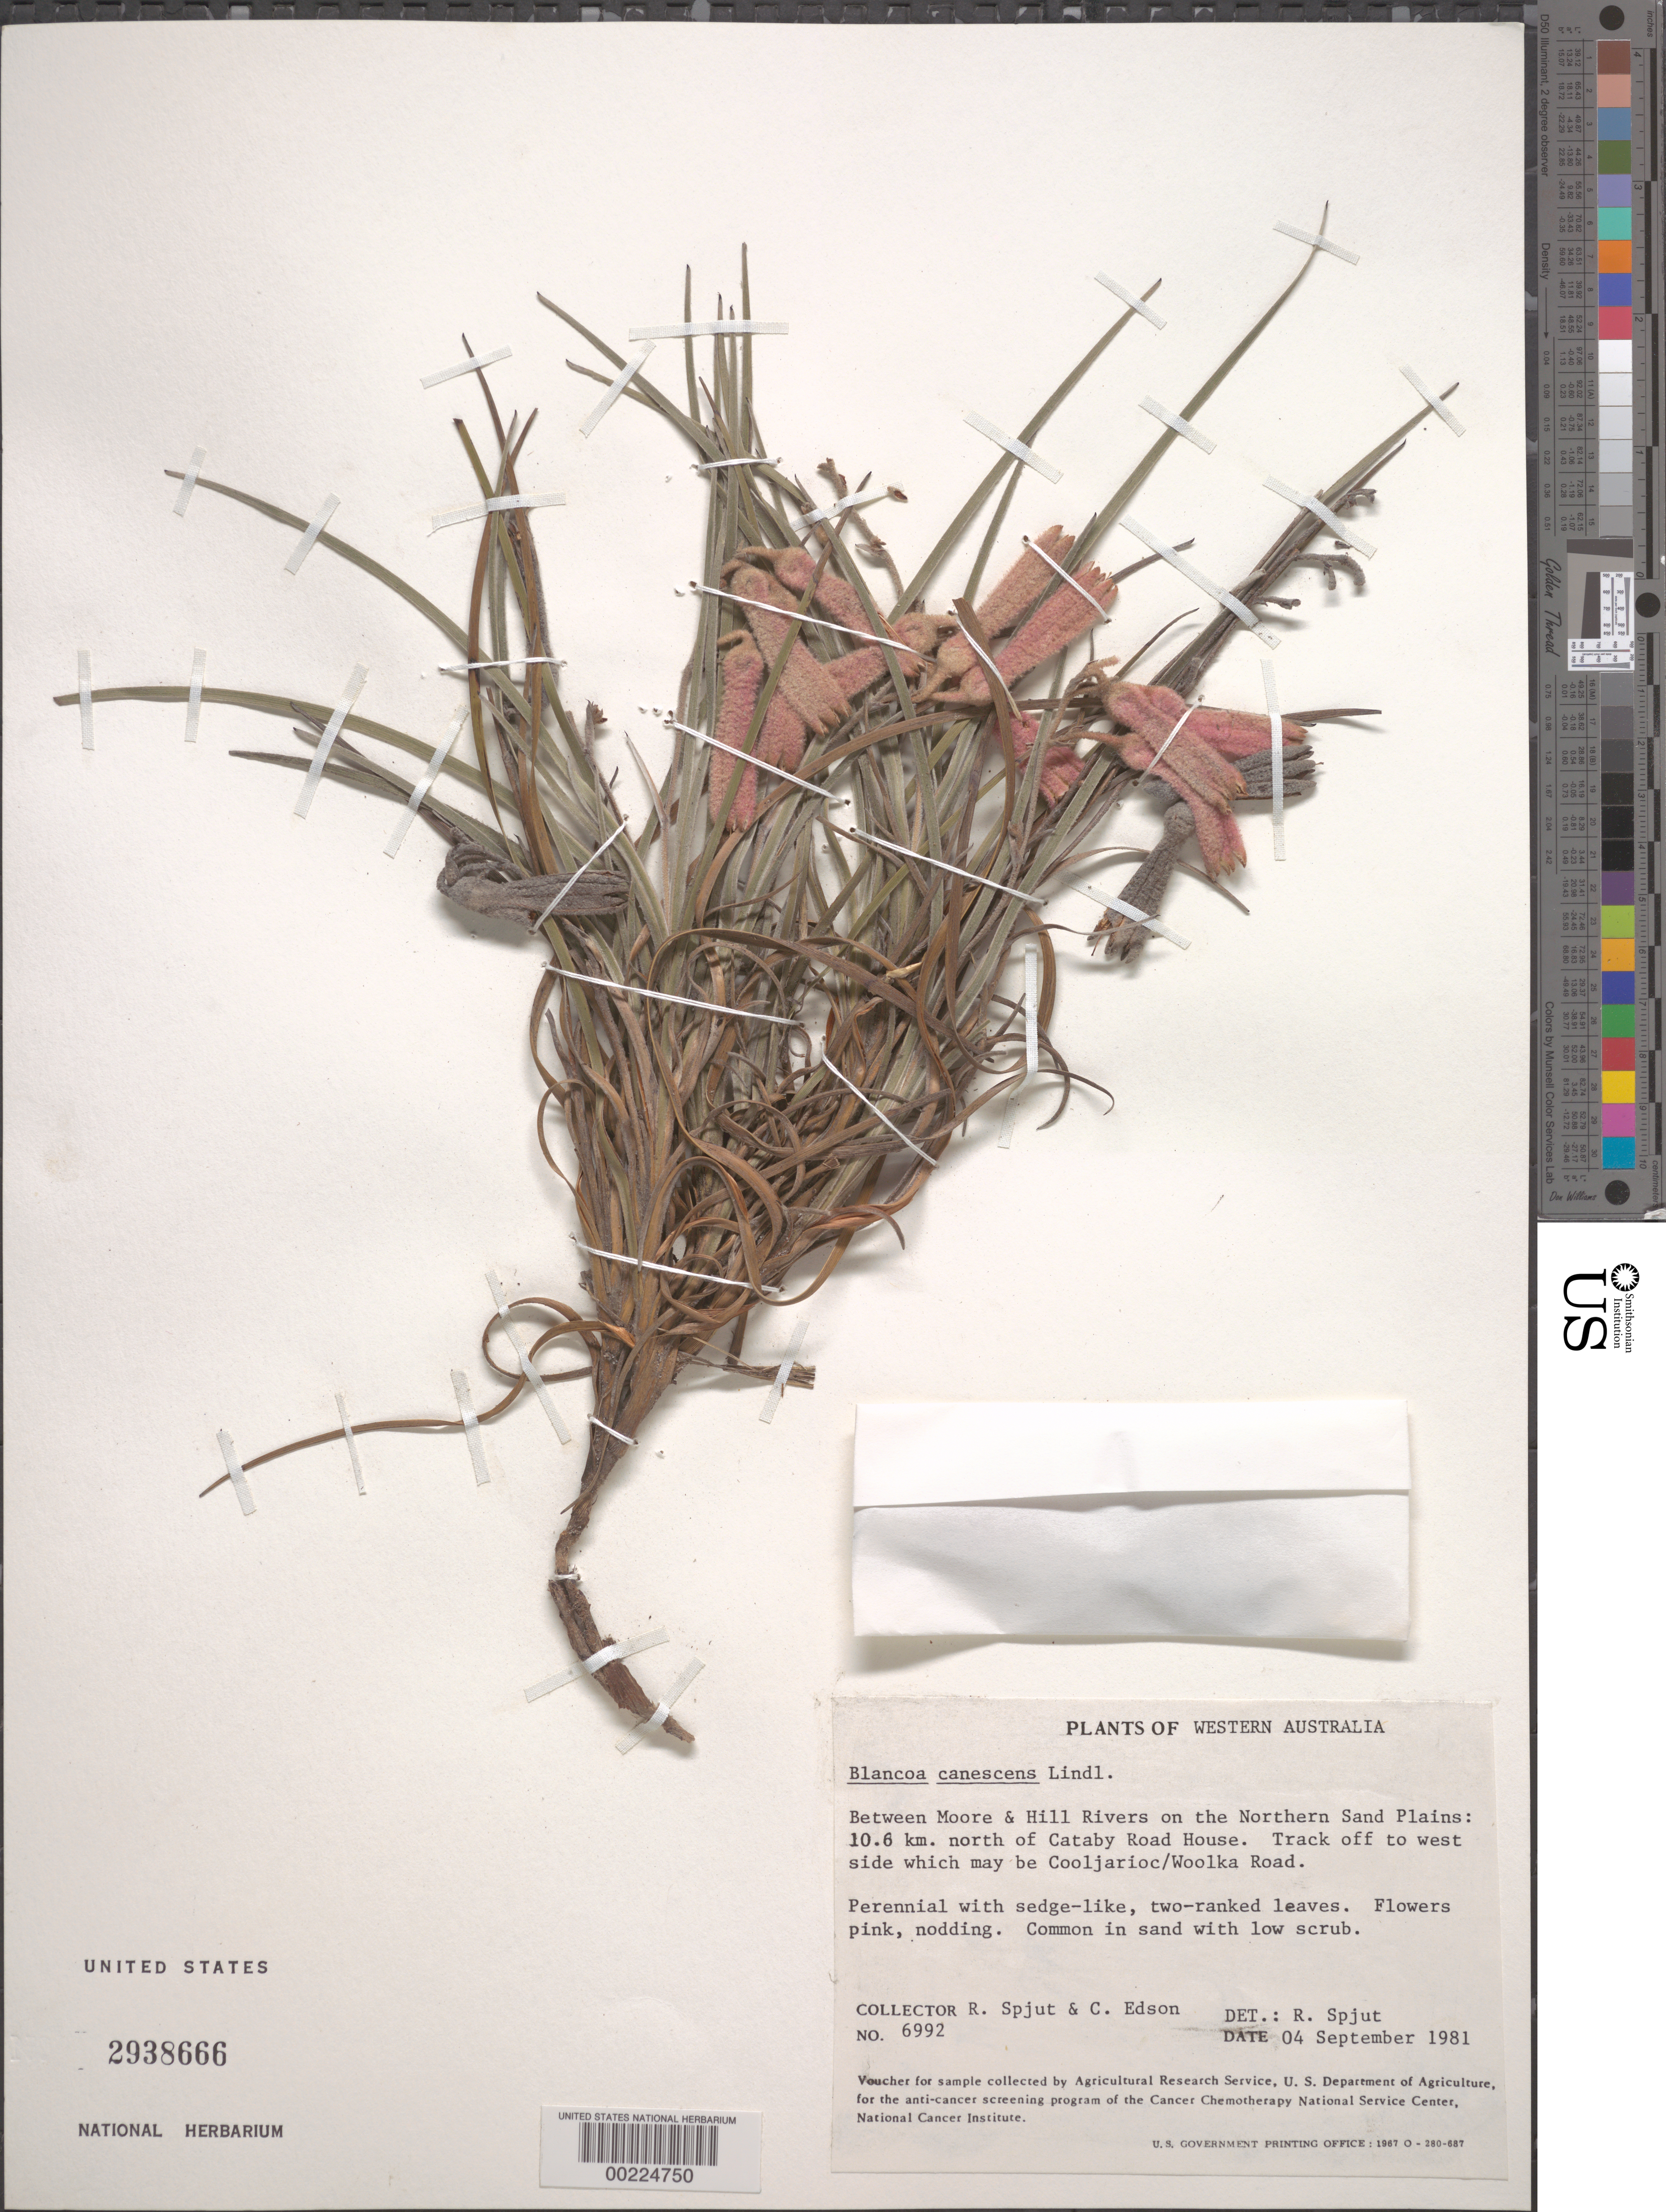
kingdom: Plantae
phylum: Tracheophyta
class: Liliopsida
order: Commelinales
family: Haemodoraceae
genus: Blancoa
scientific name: Blancoa canescens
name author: Lindl.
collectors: R. Spjut & C. Edson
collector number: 6992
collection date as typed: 04 Sep 1981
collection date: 1981-09-04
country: Australia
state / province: Western Australia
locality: Between moore & hill rivers on the northern sand plains: 10.6 km n of cataby road house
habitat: In sand with low scrub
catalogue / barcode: US 2938666